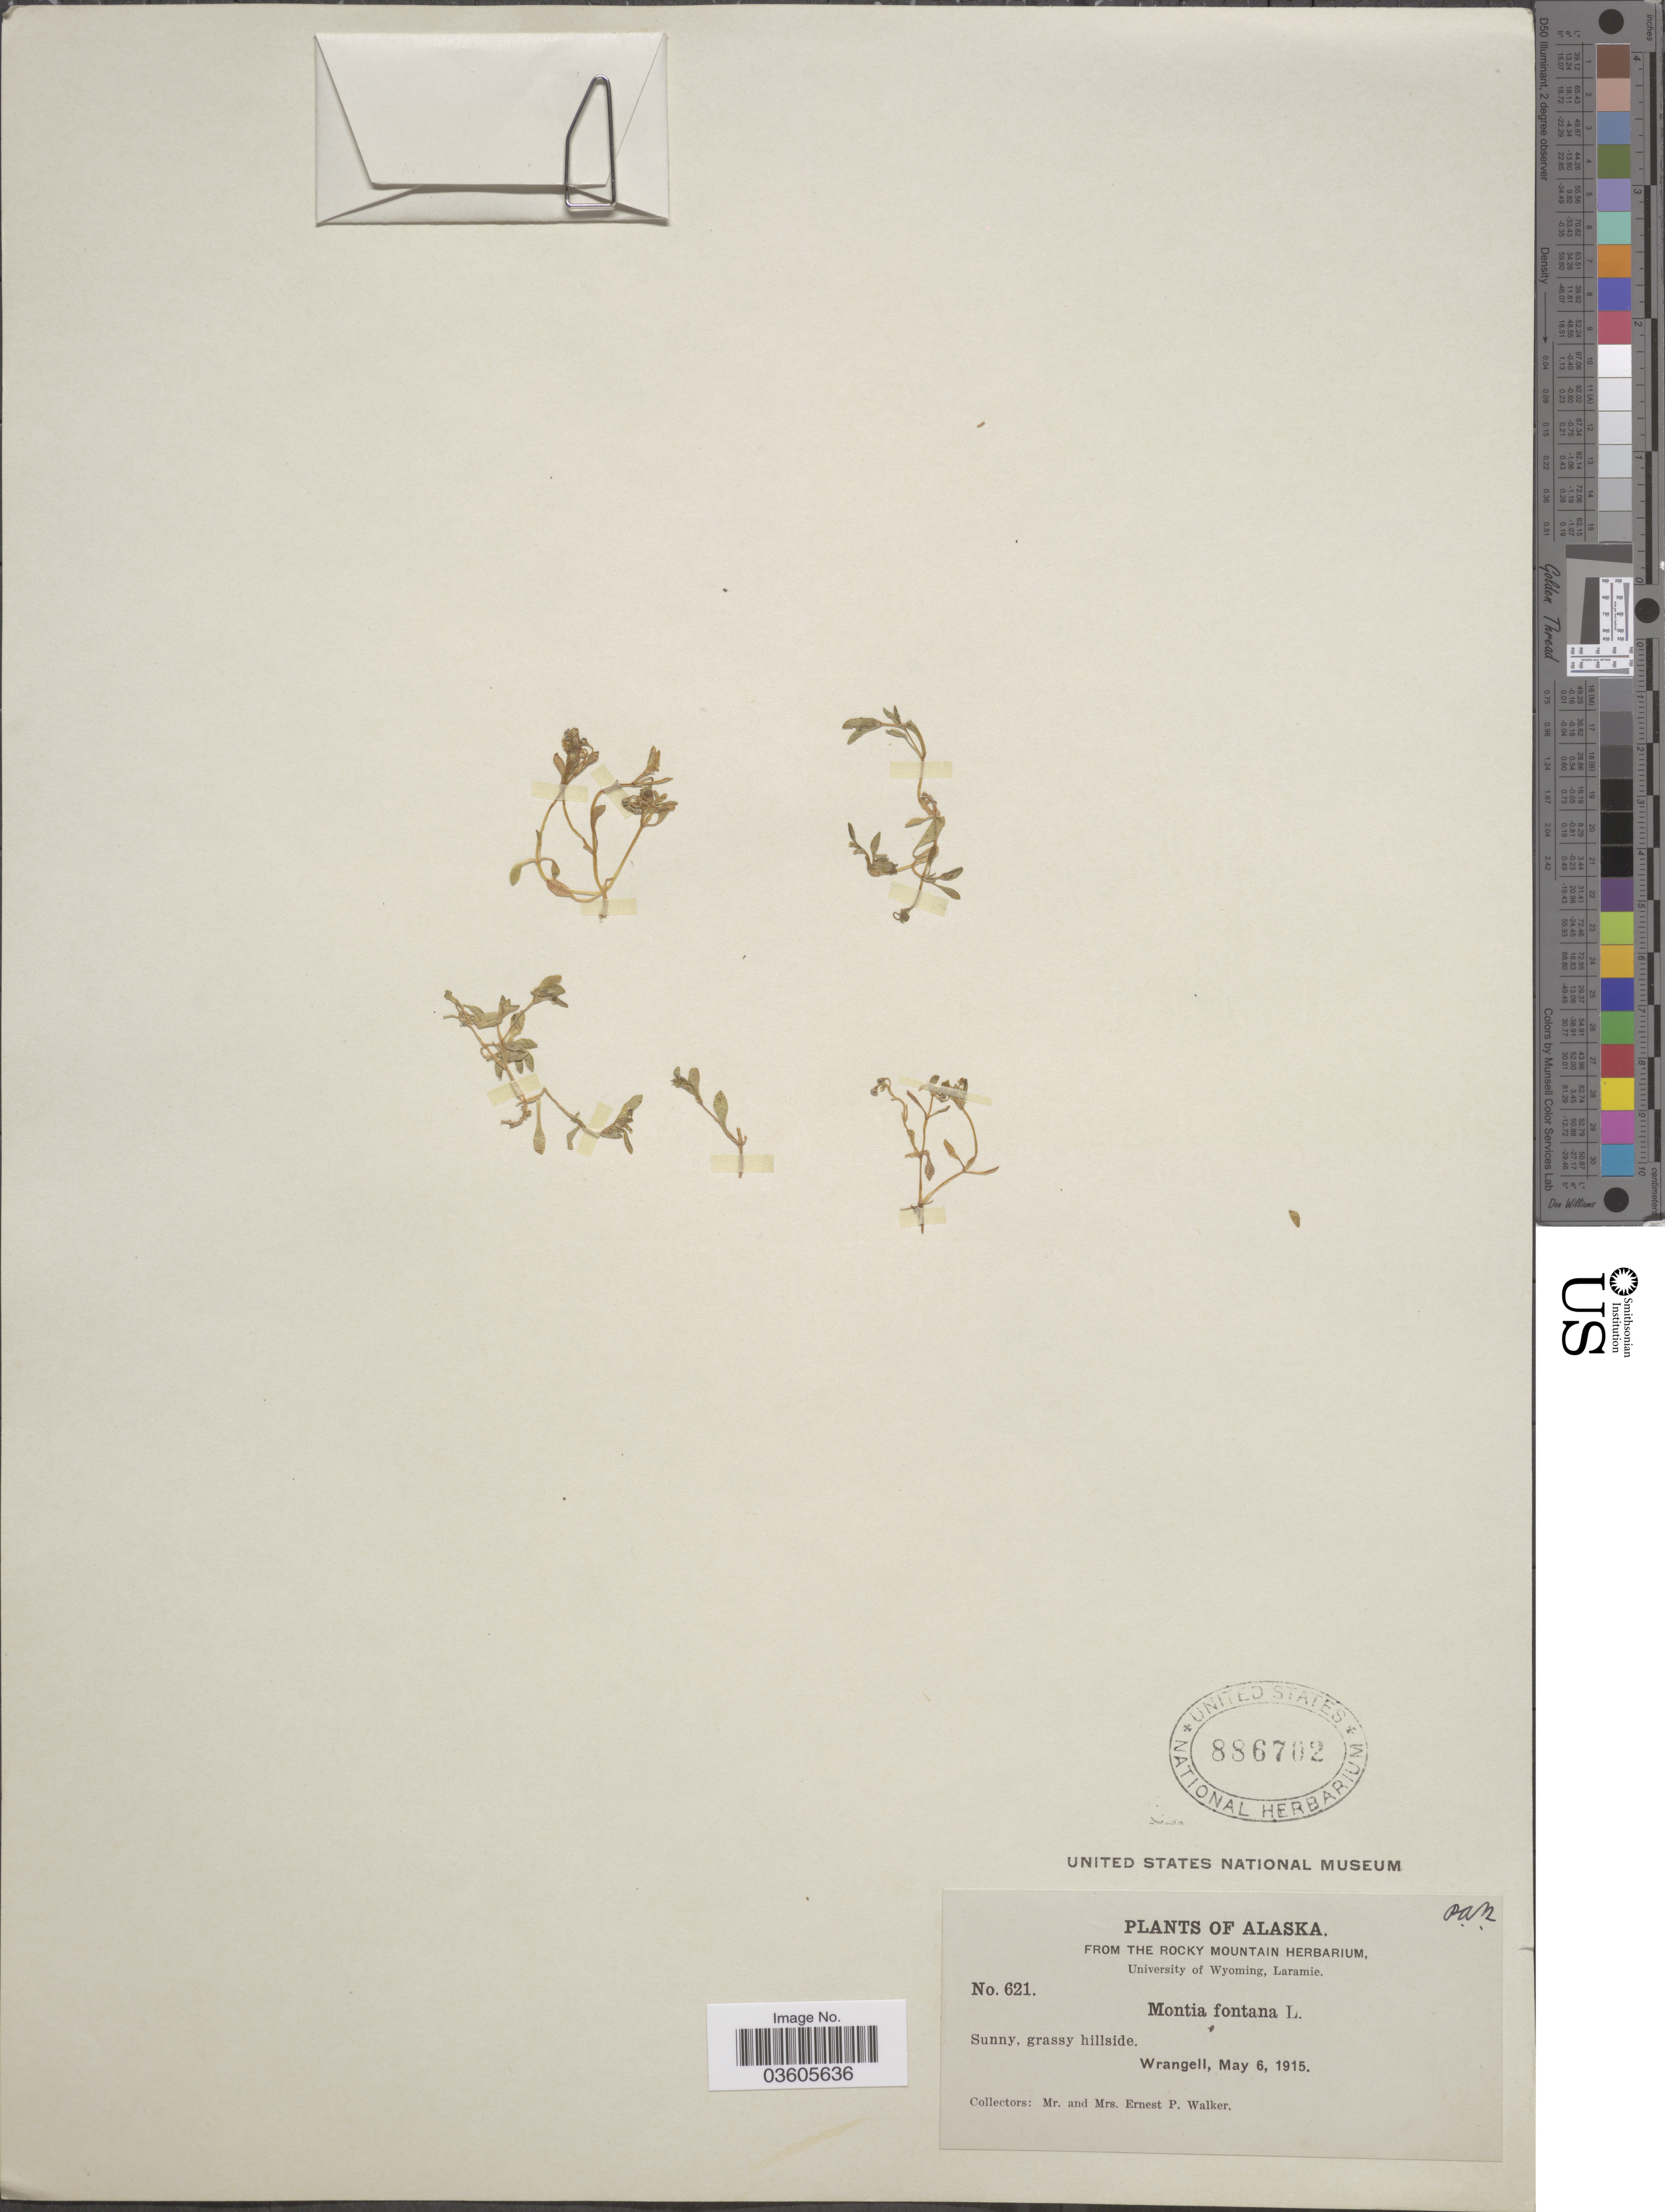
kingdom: Plantae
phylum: Tracheophyta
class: Magnoliopsida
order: Caryophyllales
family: Montiaceae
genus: Montia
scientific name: Montia fontana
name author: L.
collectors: E. P. Walker & E. Walker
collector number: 621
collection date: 1915-05-06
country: United States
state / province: Alaska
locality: Wrangell.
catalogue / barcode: US 886702